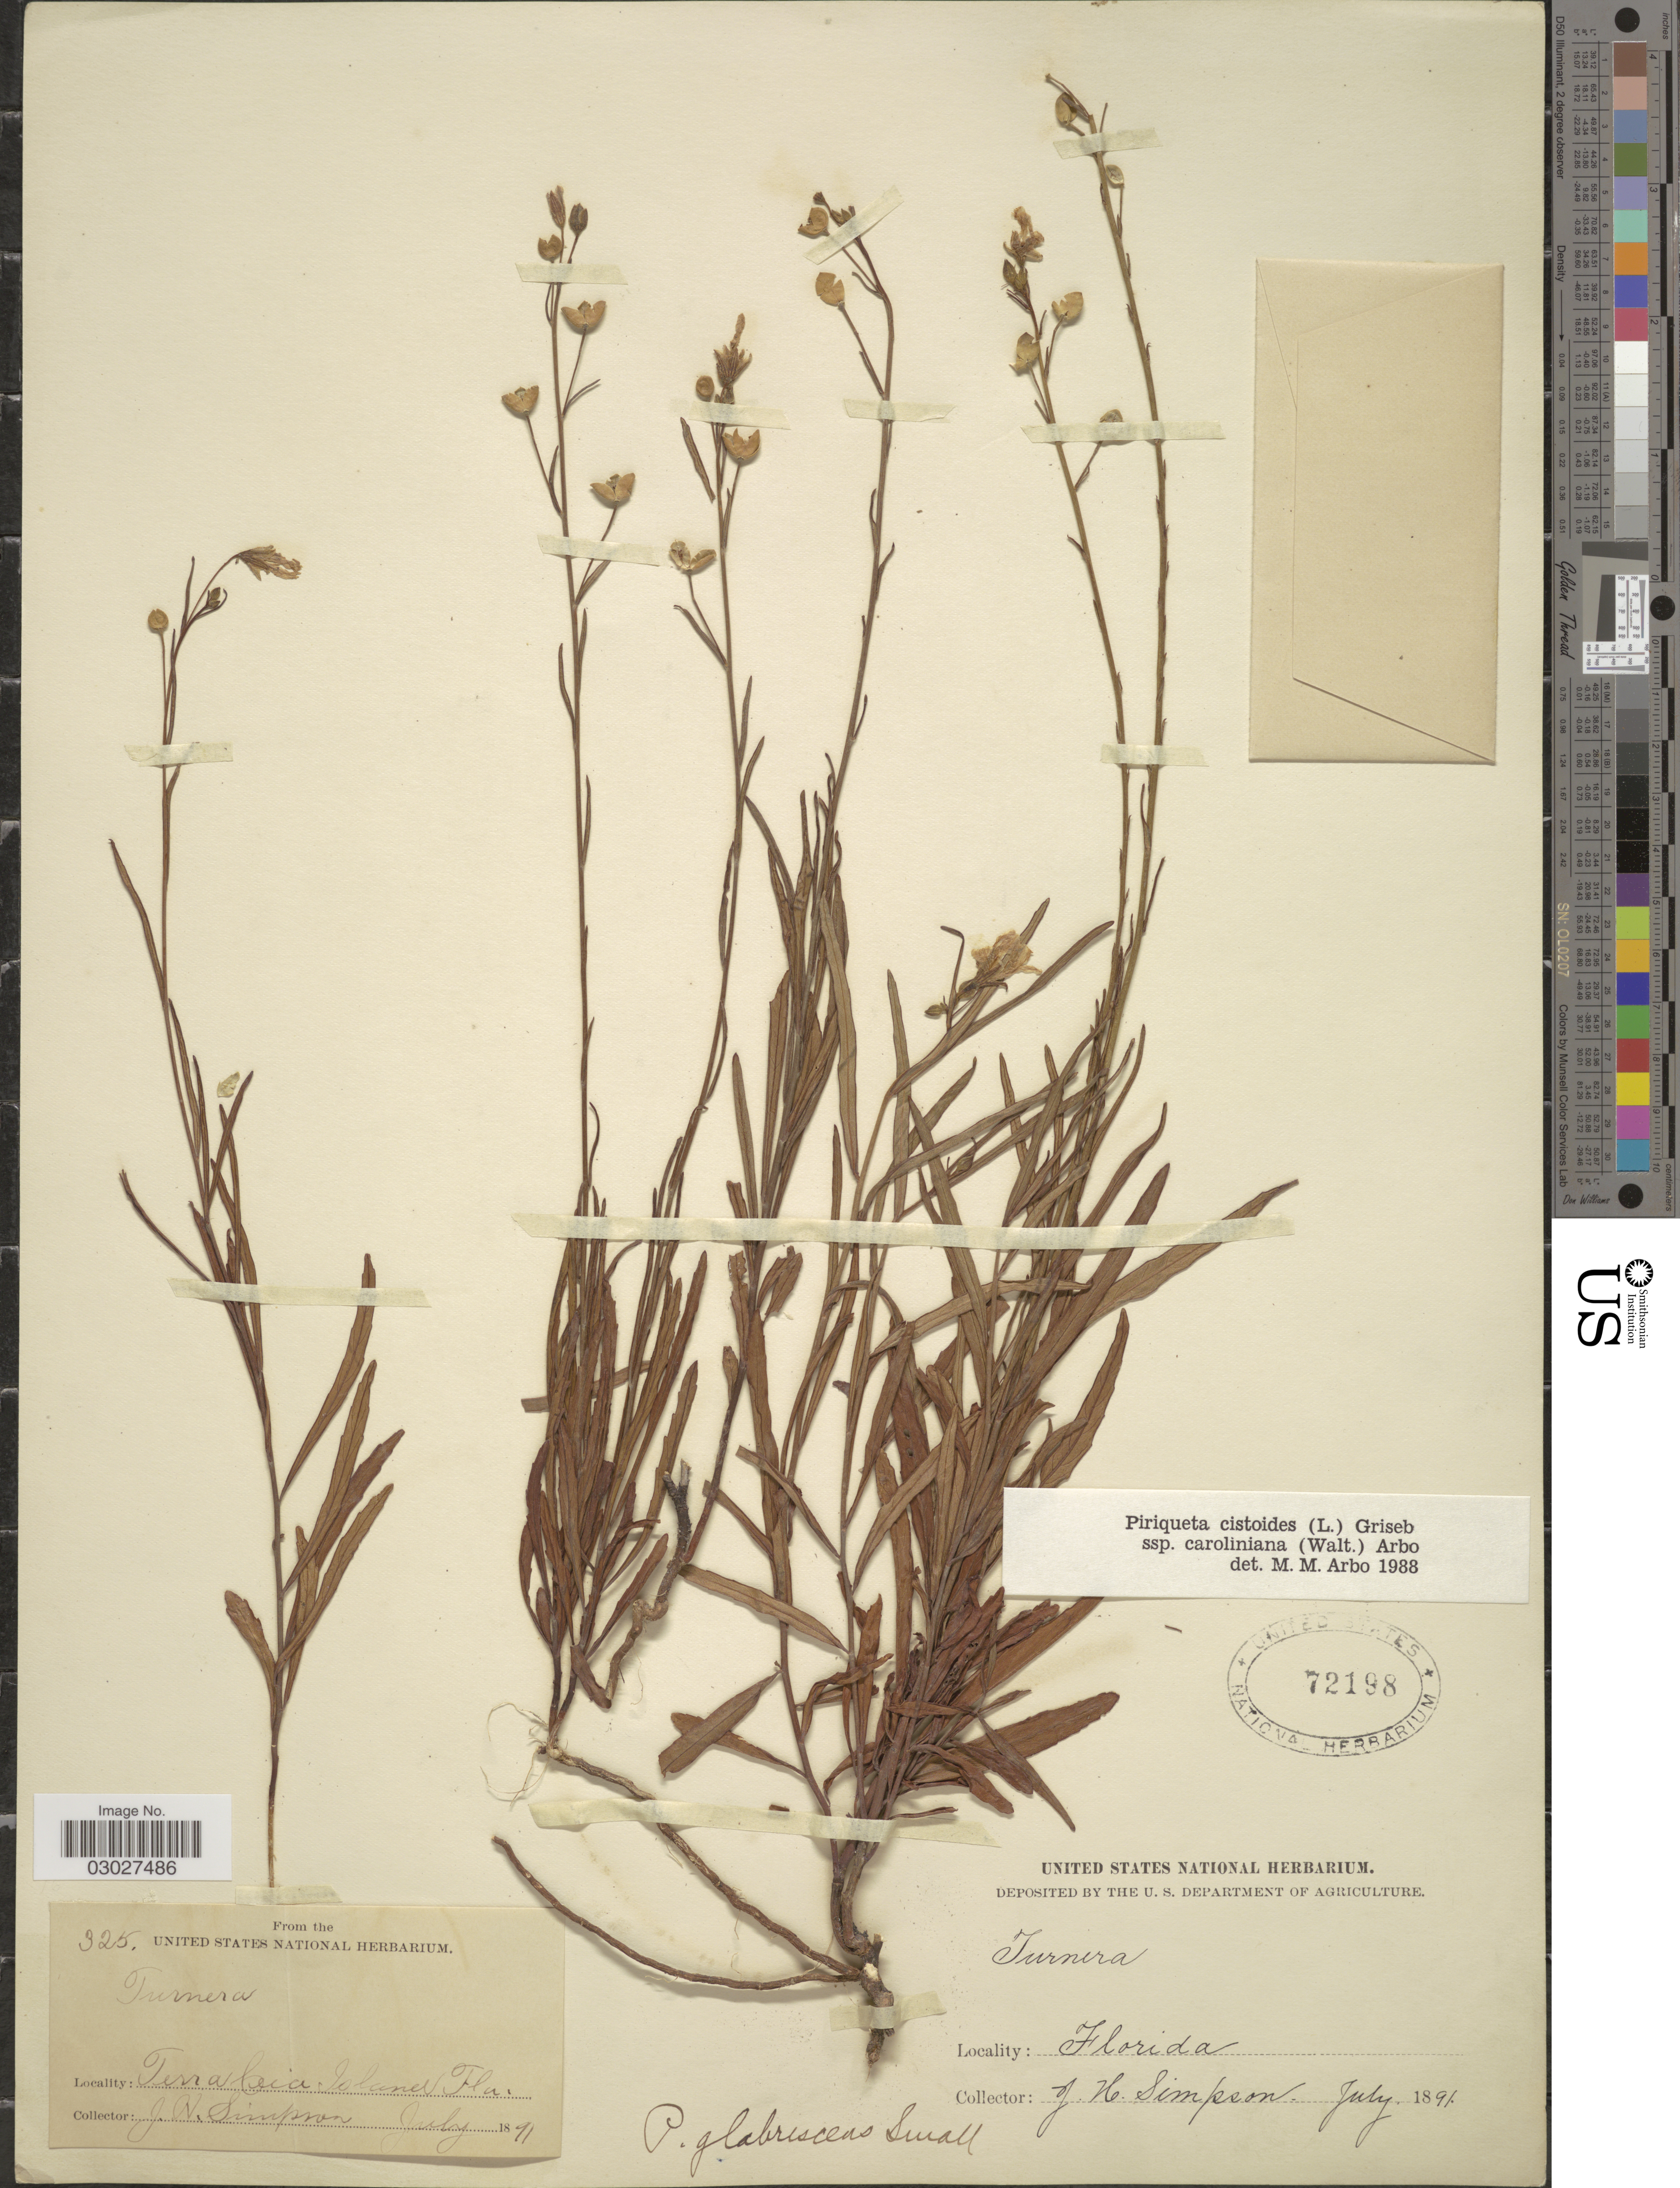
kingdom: Plantae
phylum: Tracheophyta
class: Magnoliopsida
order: Malpighiales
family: Turneraceae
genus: Piriqueta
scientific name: Piriqueta cistoides subsp. caroliniana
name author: (Walter) Arbo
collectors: J. H. Simpson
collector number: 325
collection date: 1891-07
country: United States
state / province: Florida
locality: Terra Ceia Island.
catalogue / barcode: US 72198